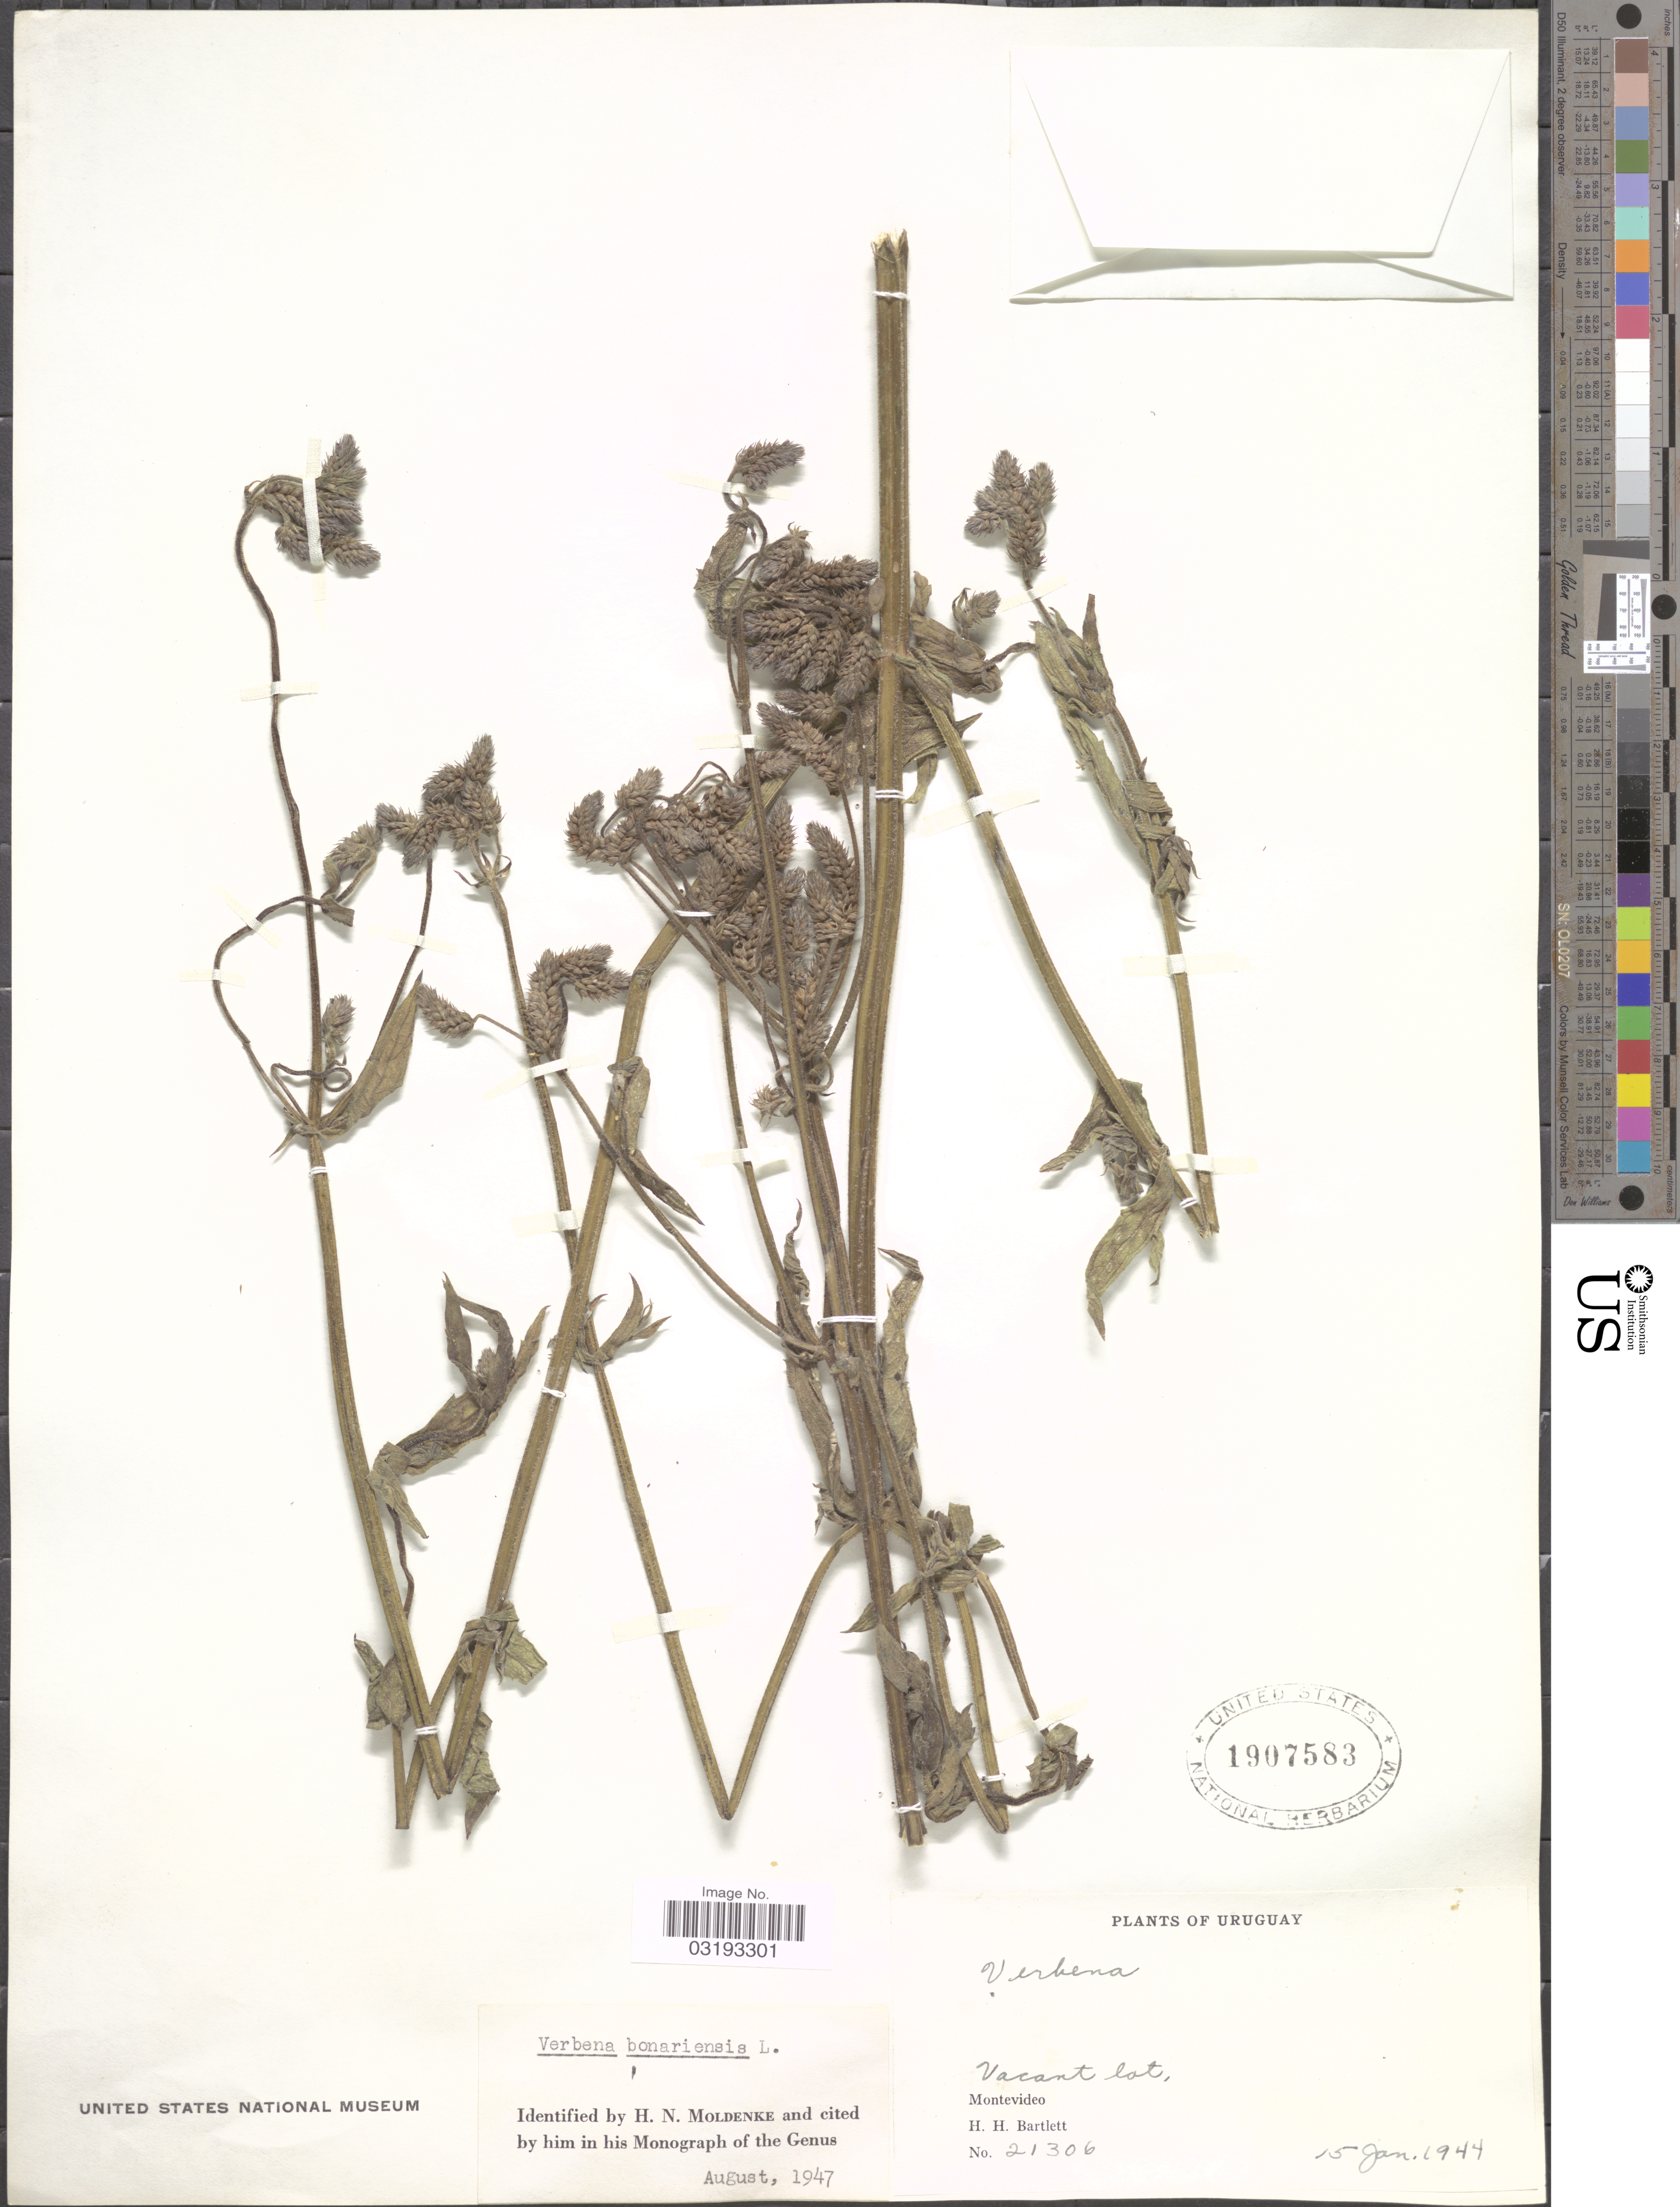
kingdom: Plantae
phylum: Tracheophyta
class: Magnoliopsida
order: Lamiales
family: Verbenaceae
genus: Verbena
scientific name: Verbena bonariensis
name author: L.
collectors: H. H. Bartlett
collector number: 21306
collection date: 1944-01-15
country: Uruguay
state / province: Montevideo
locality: Vacant lot.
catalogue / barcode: US 1907583